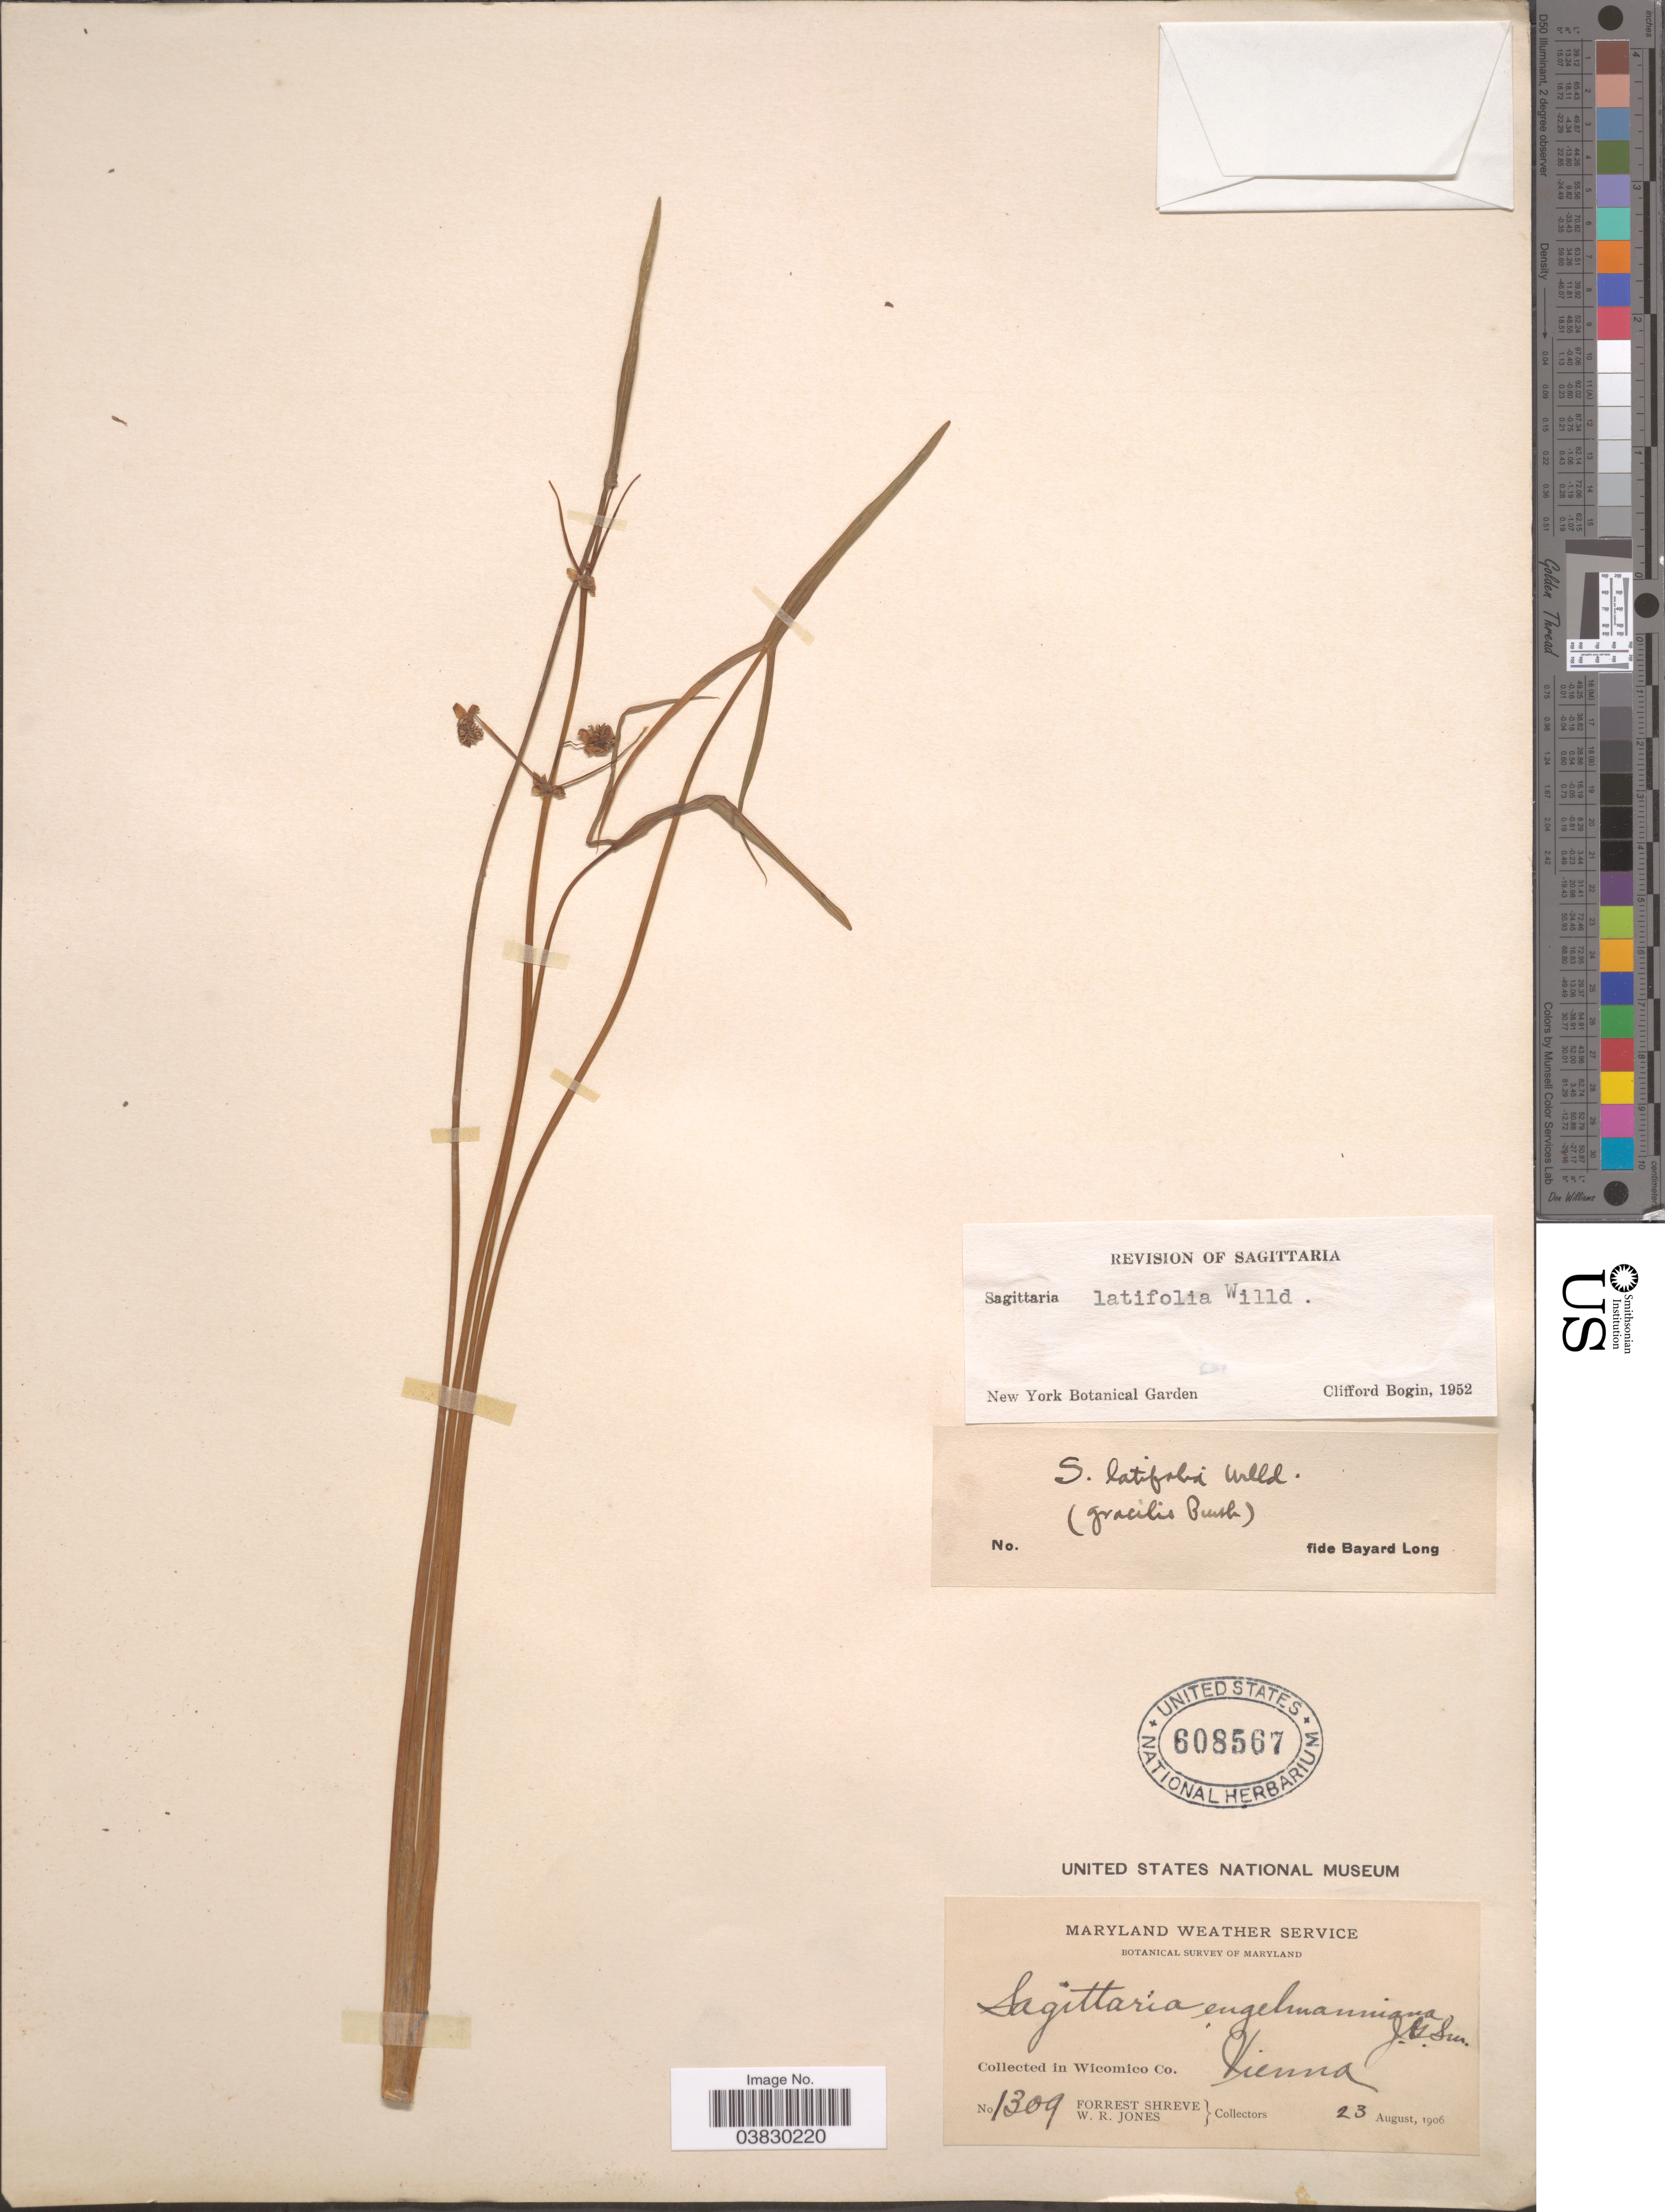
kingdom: Plantae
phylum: Tracheophyta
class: Liliopsida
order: Alismatales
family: Alismataceae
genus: Sagittaria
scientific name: Sagittaria latifolia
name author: Willd.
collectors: F. Shreve & W. R. Jones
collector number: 1309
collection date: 1906-08-23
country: United States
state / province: Maryland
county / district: Wicomico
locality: Vienna. In Wicomico Co.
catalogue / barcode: US 608567